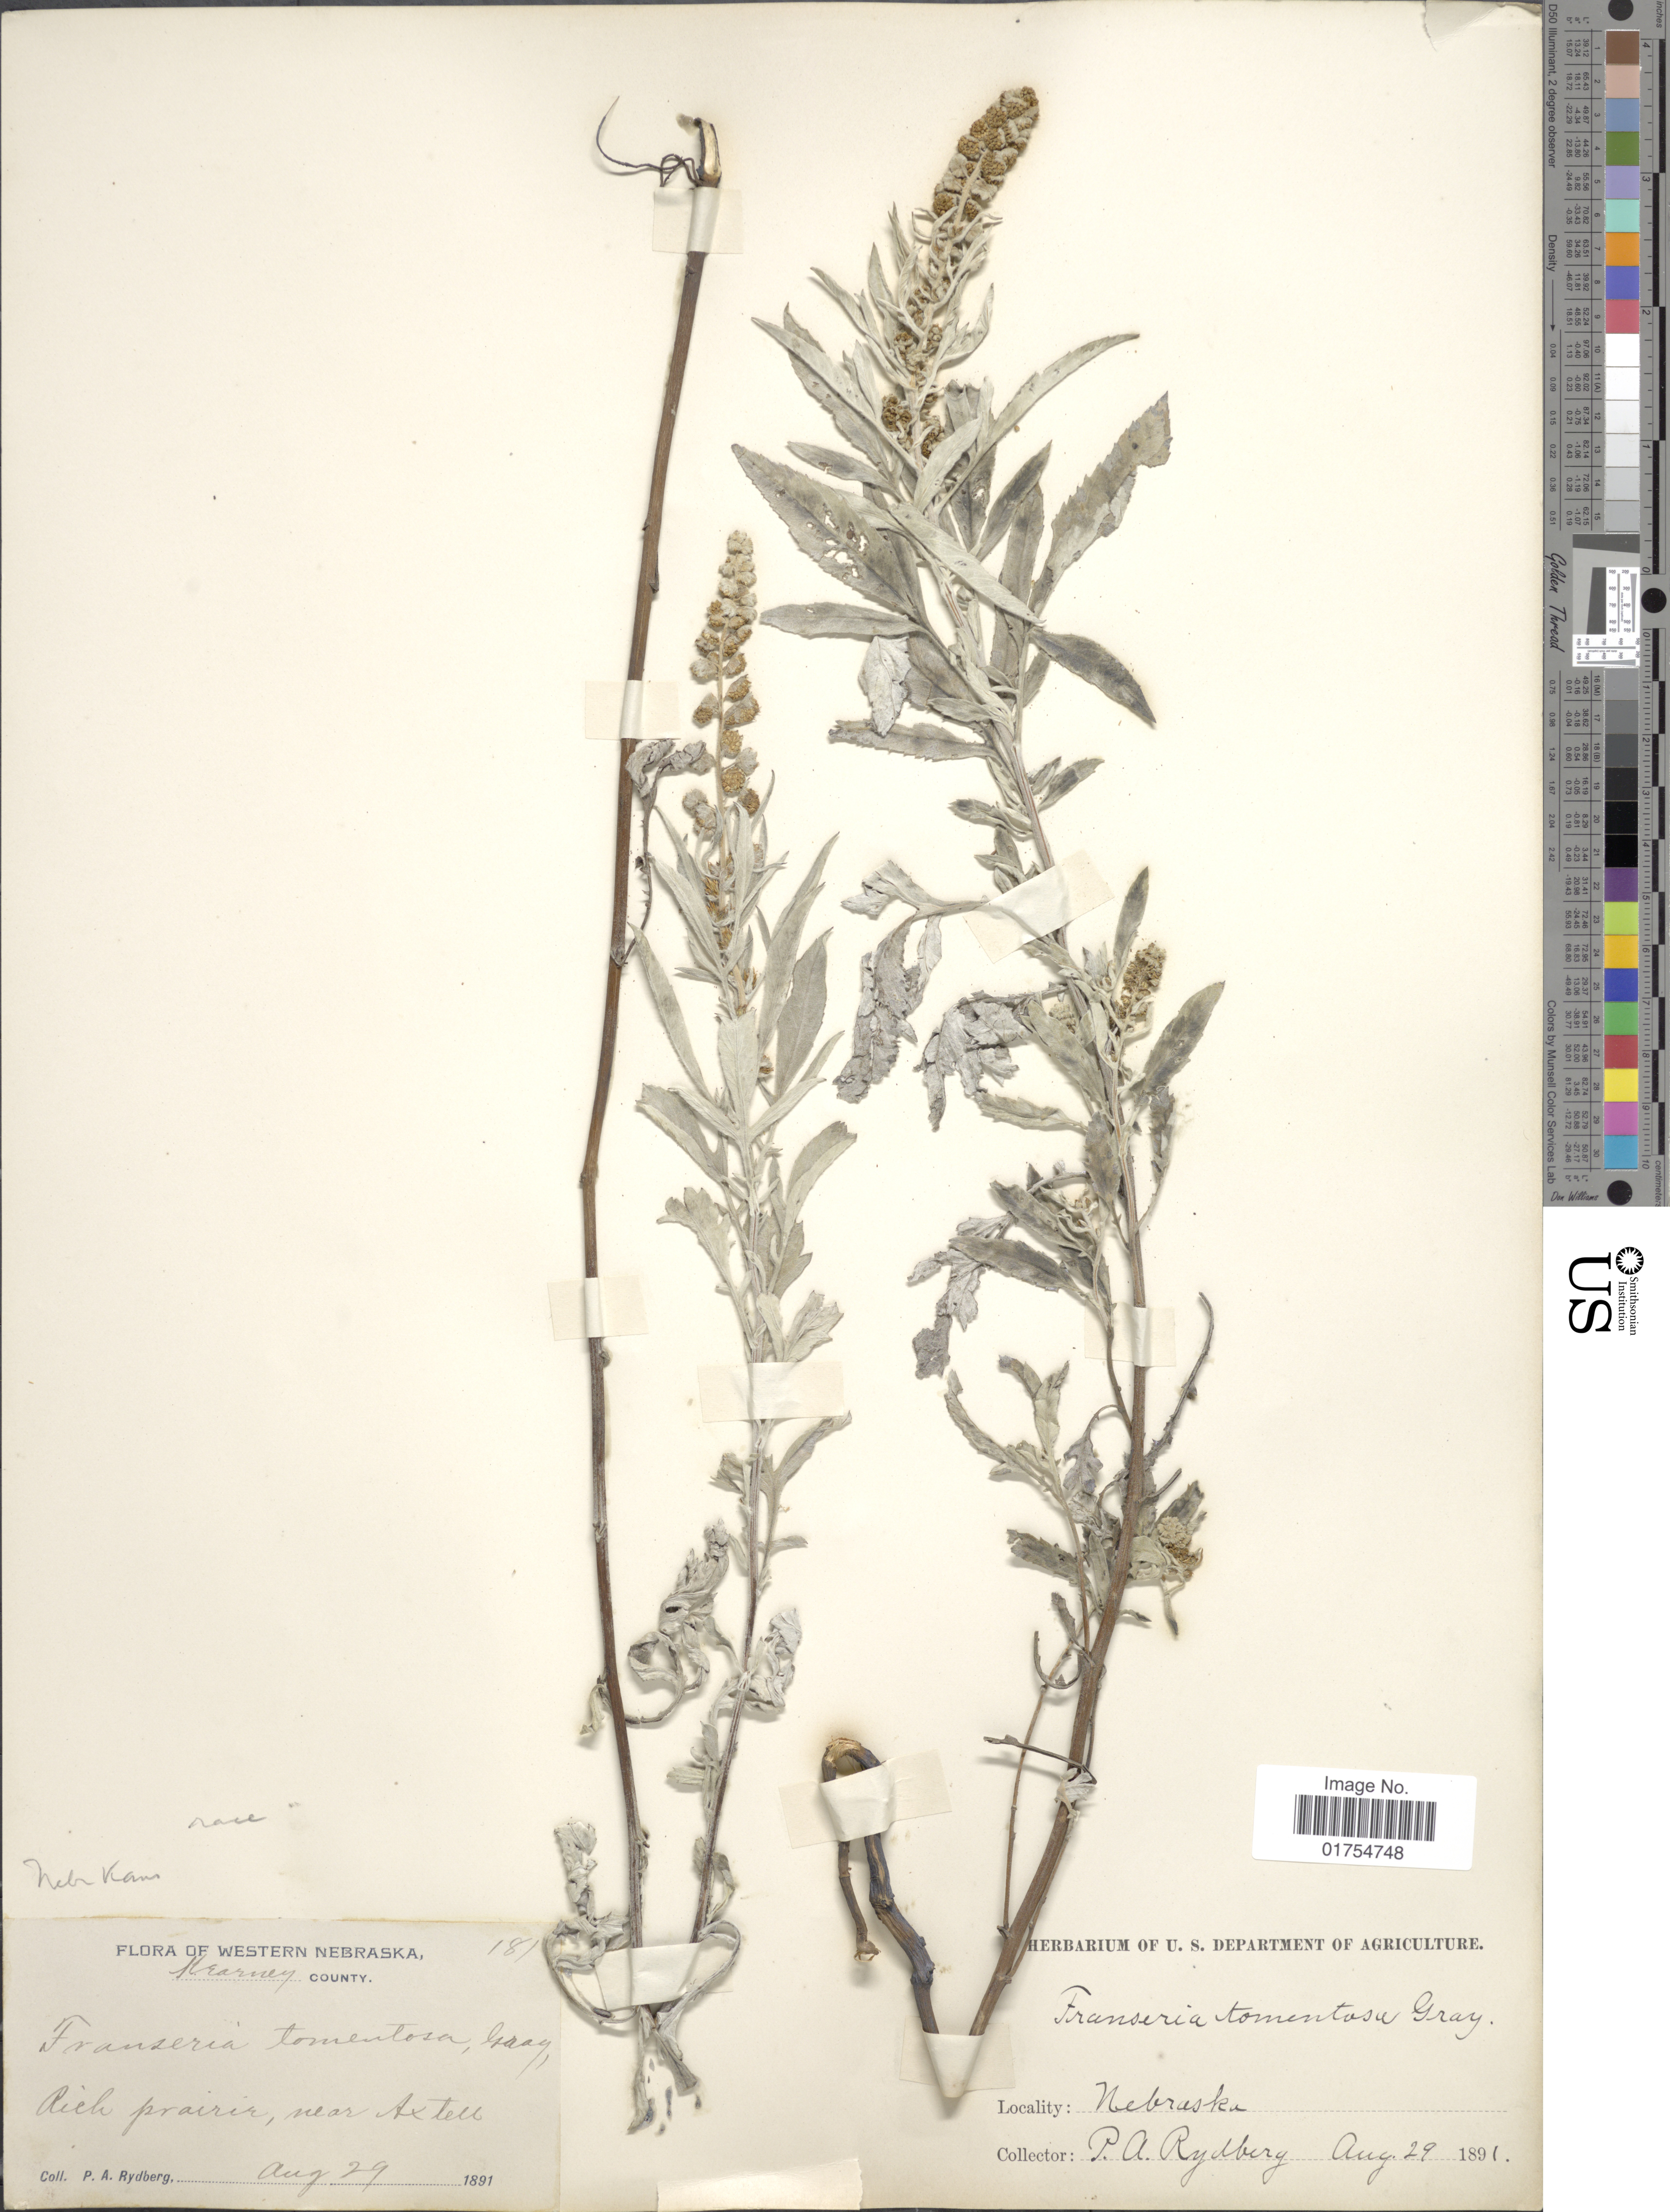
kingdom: Plantae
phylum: Tracheophyta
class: Magnoliopsida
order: Asterales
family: Asteraceae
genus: Franseria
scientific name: Franseria tomentosa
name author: A. Gray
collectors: P. A. Rydberg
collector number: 181*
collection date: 1891-08-29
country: United States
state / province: Nebraska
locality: Western Nebraska. near Axtell